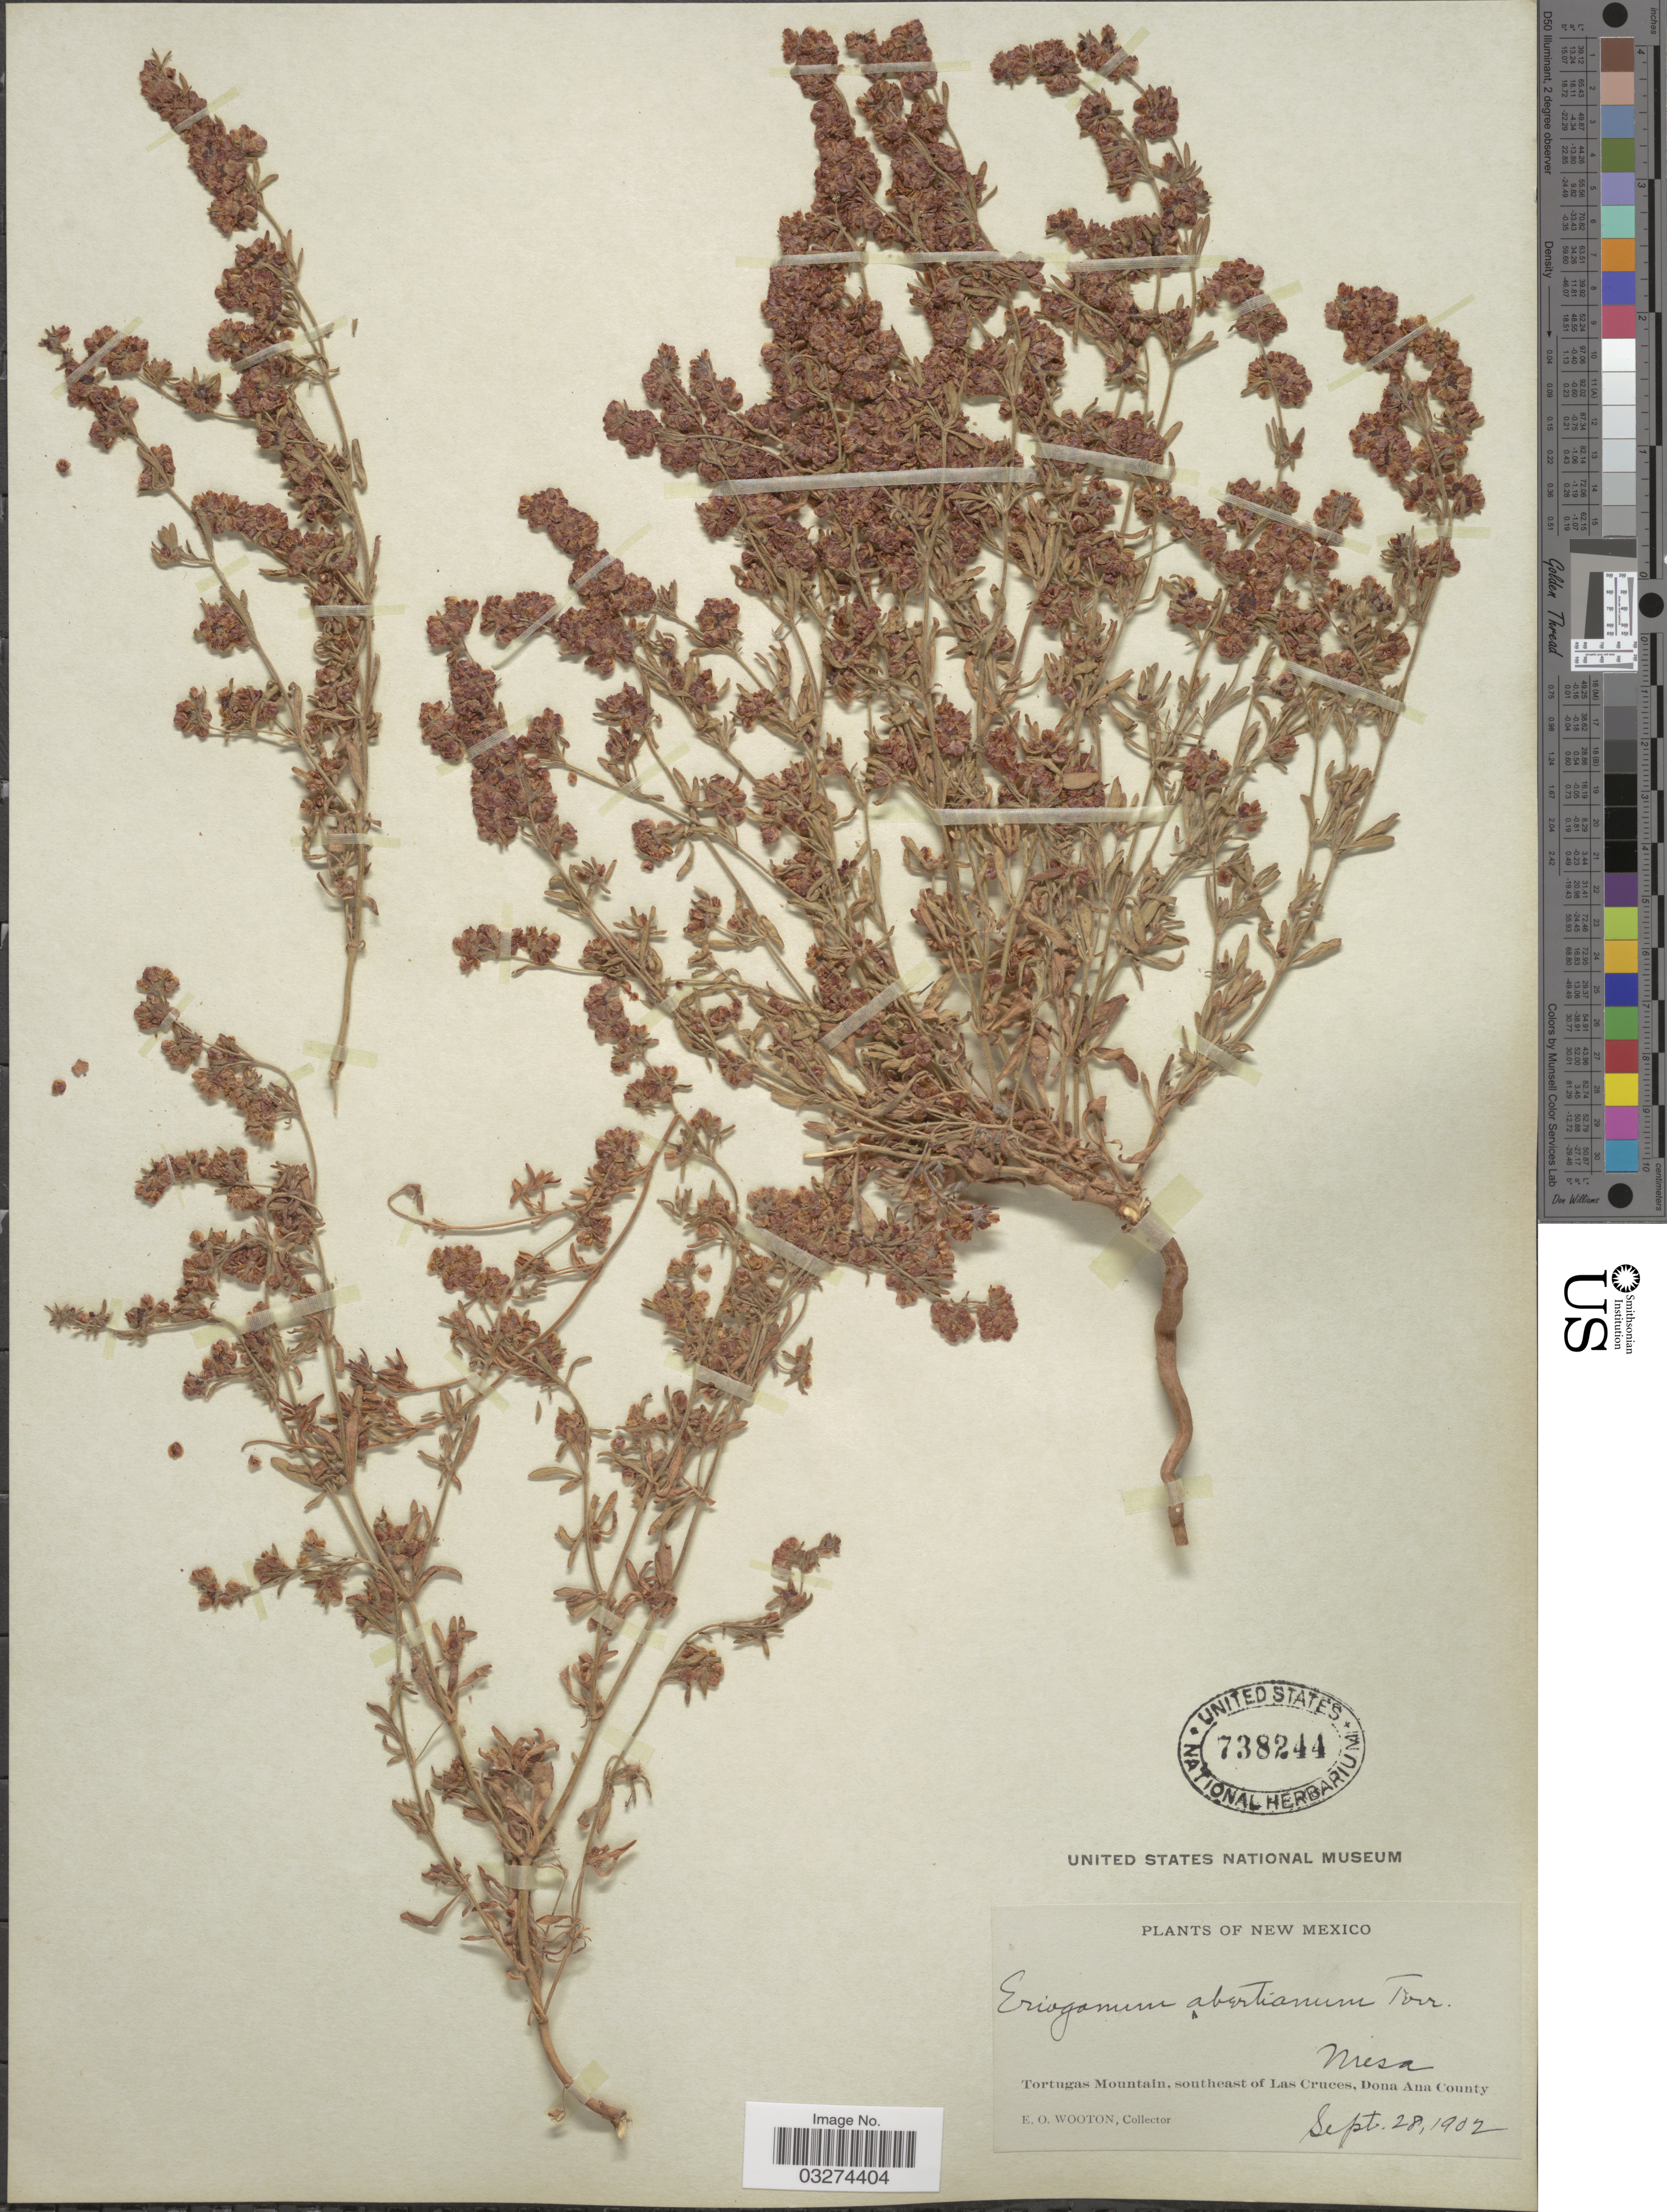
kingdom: Plantae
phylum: Tracheophyta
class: Magnoliopsida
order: Caryophyllales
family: Polygonaceae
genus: Eriogonum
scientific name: Eriogonum abertianum var. ruberrimum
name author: (Gand.) Gand.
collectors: E. O. Wooton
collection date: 1902-09-28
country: United States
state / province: New Mexico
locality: Tortugas Mountain, southeast of Las Cruces, Dona Ana County.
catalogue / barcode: US 738244